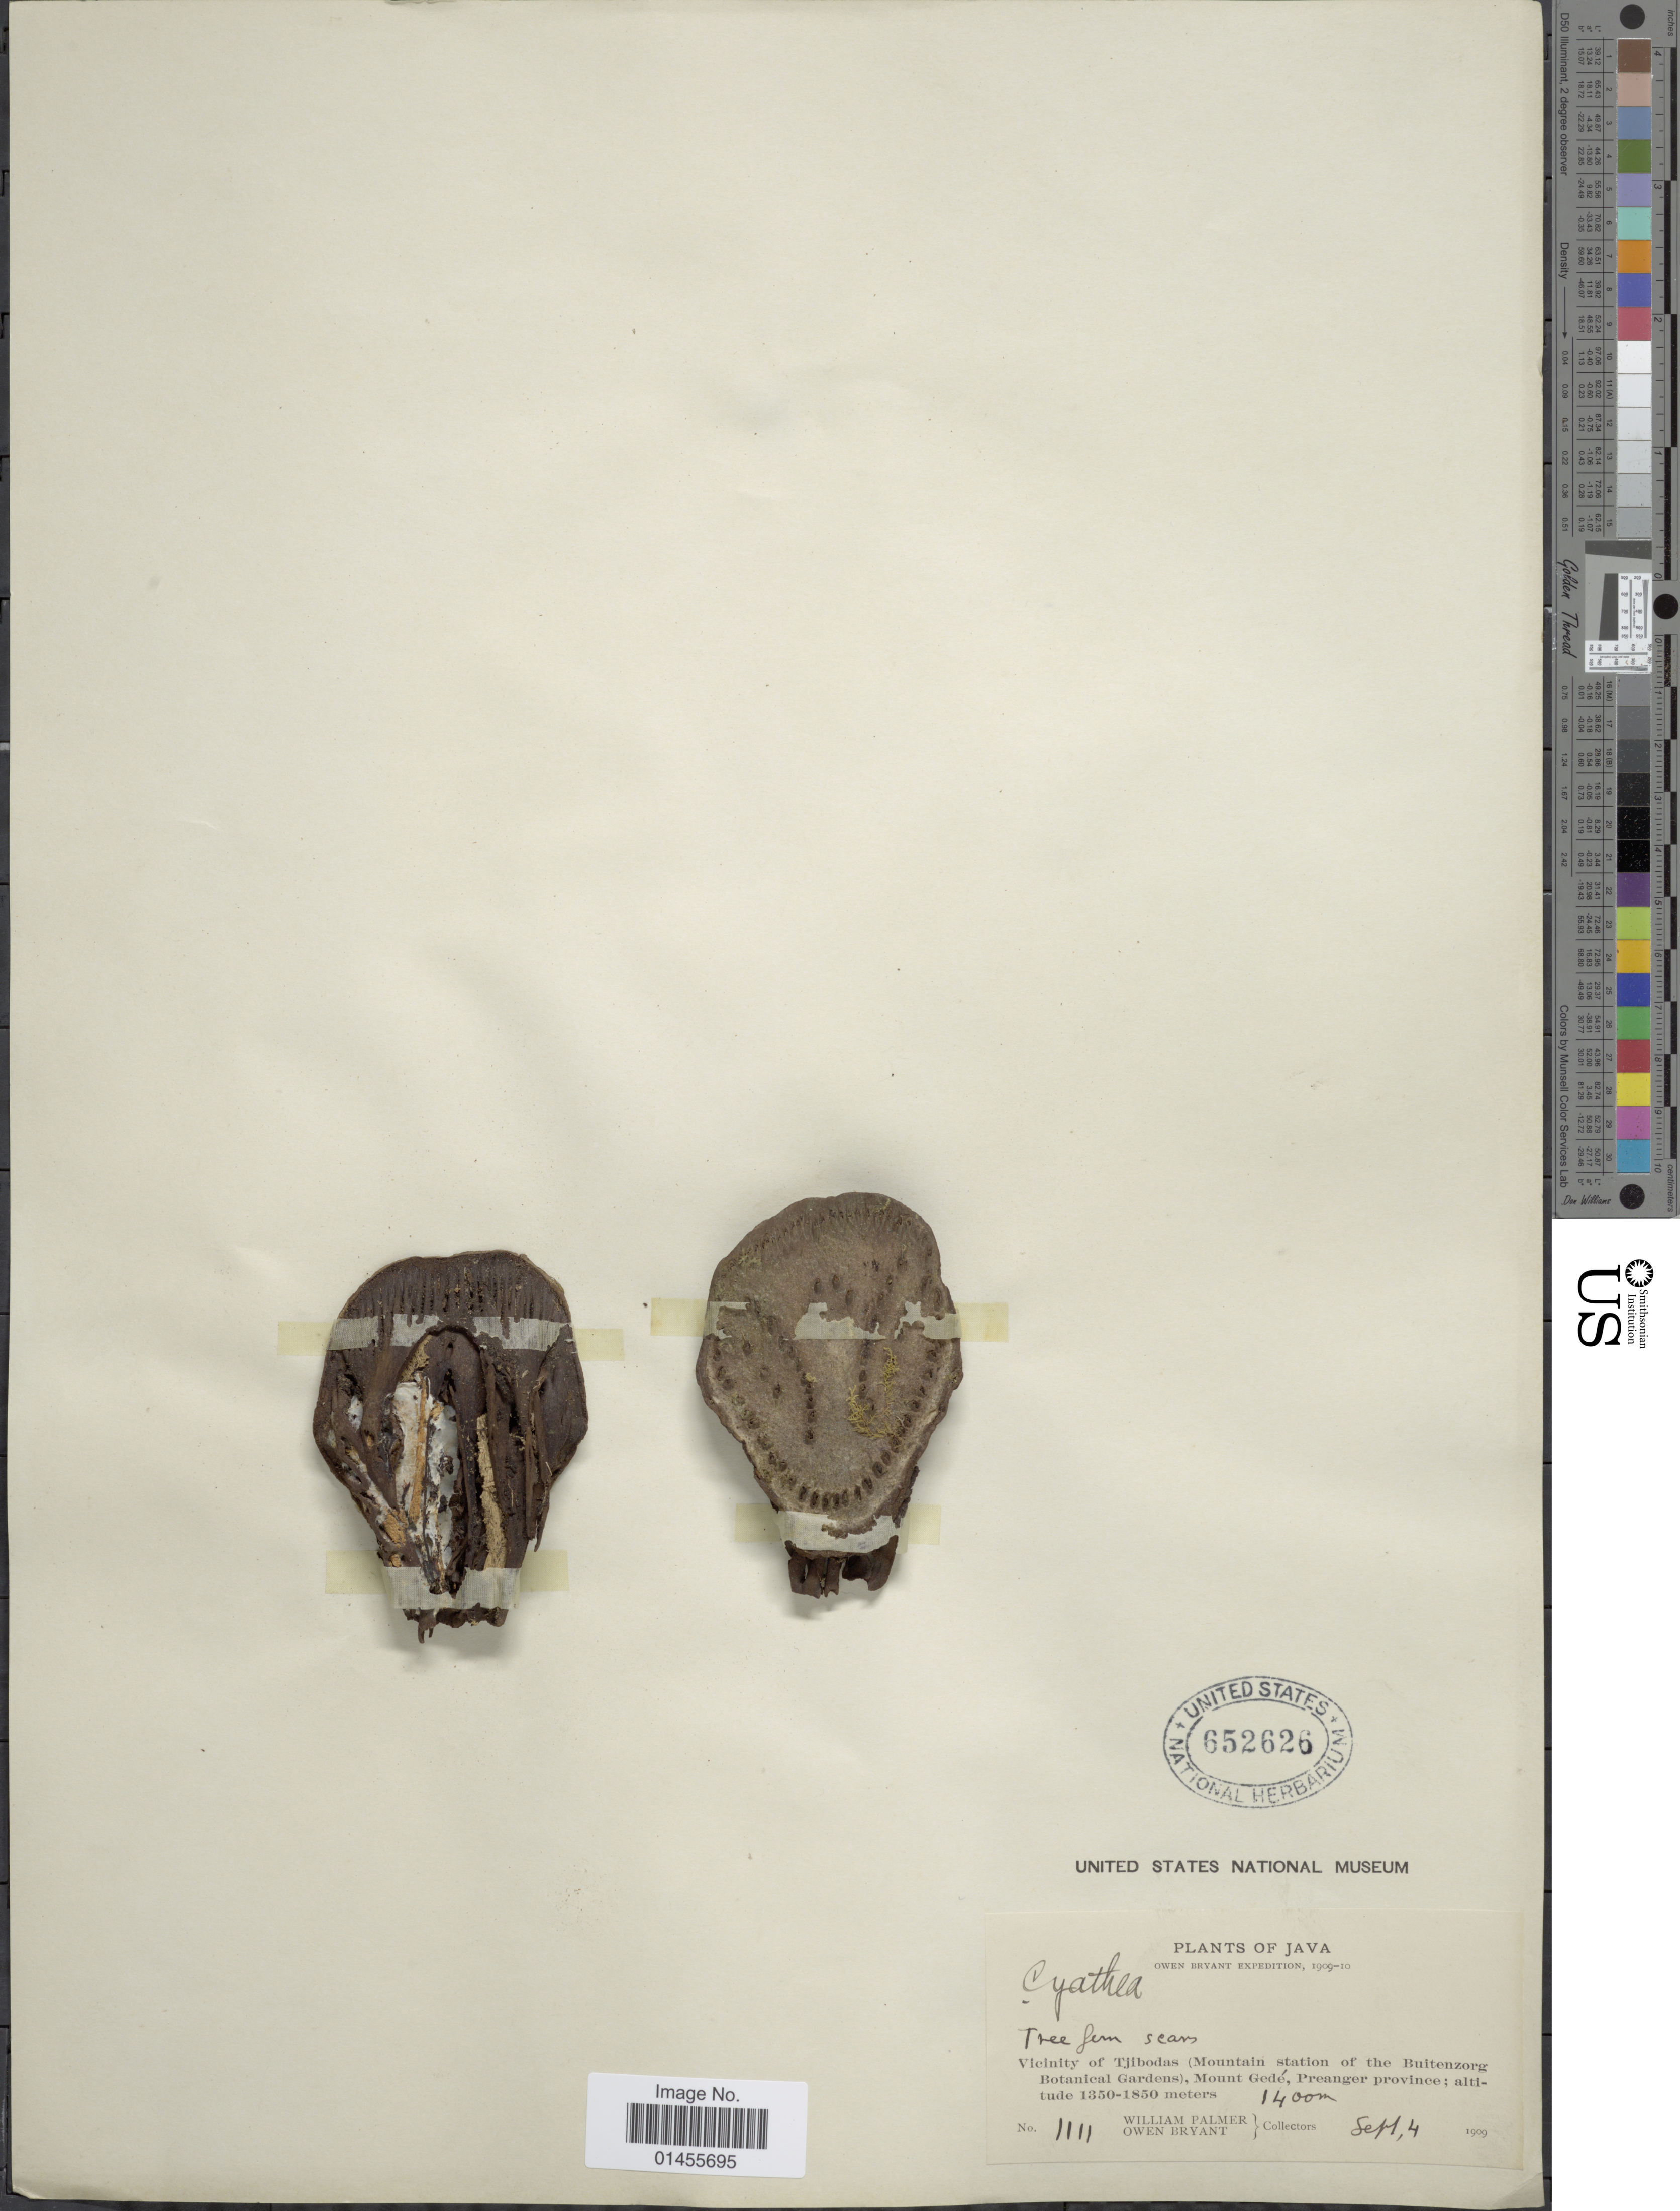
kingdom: Plantae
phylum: Tracheophyta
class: Polypodiopsida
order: Cyatheales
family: Cyatheaceae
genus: Alsophila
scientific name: Alsophila sp.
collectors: W. Palmer & O. Bryant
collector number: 1111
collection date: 1909-09-04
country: Indonesia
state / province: Java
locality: Vicinity of Tjibodas (Mountain station of the Buitenzorg Botanical Gardens), Mount Gede, Preanger province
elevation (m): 1400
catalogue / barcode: US 652626